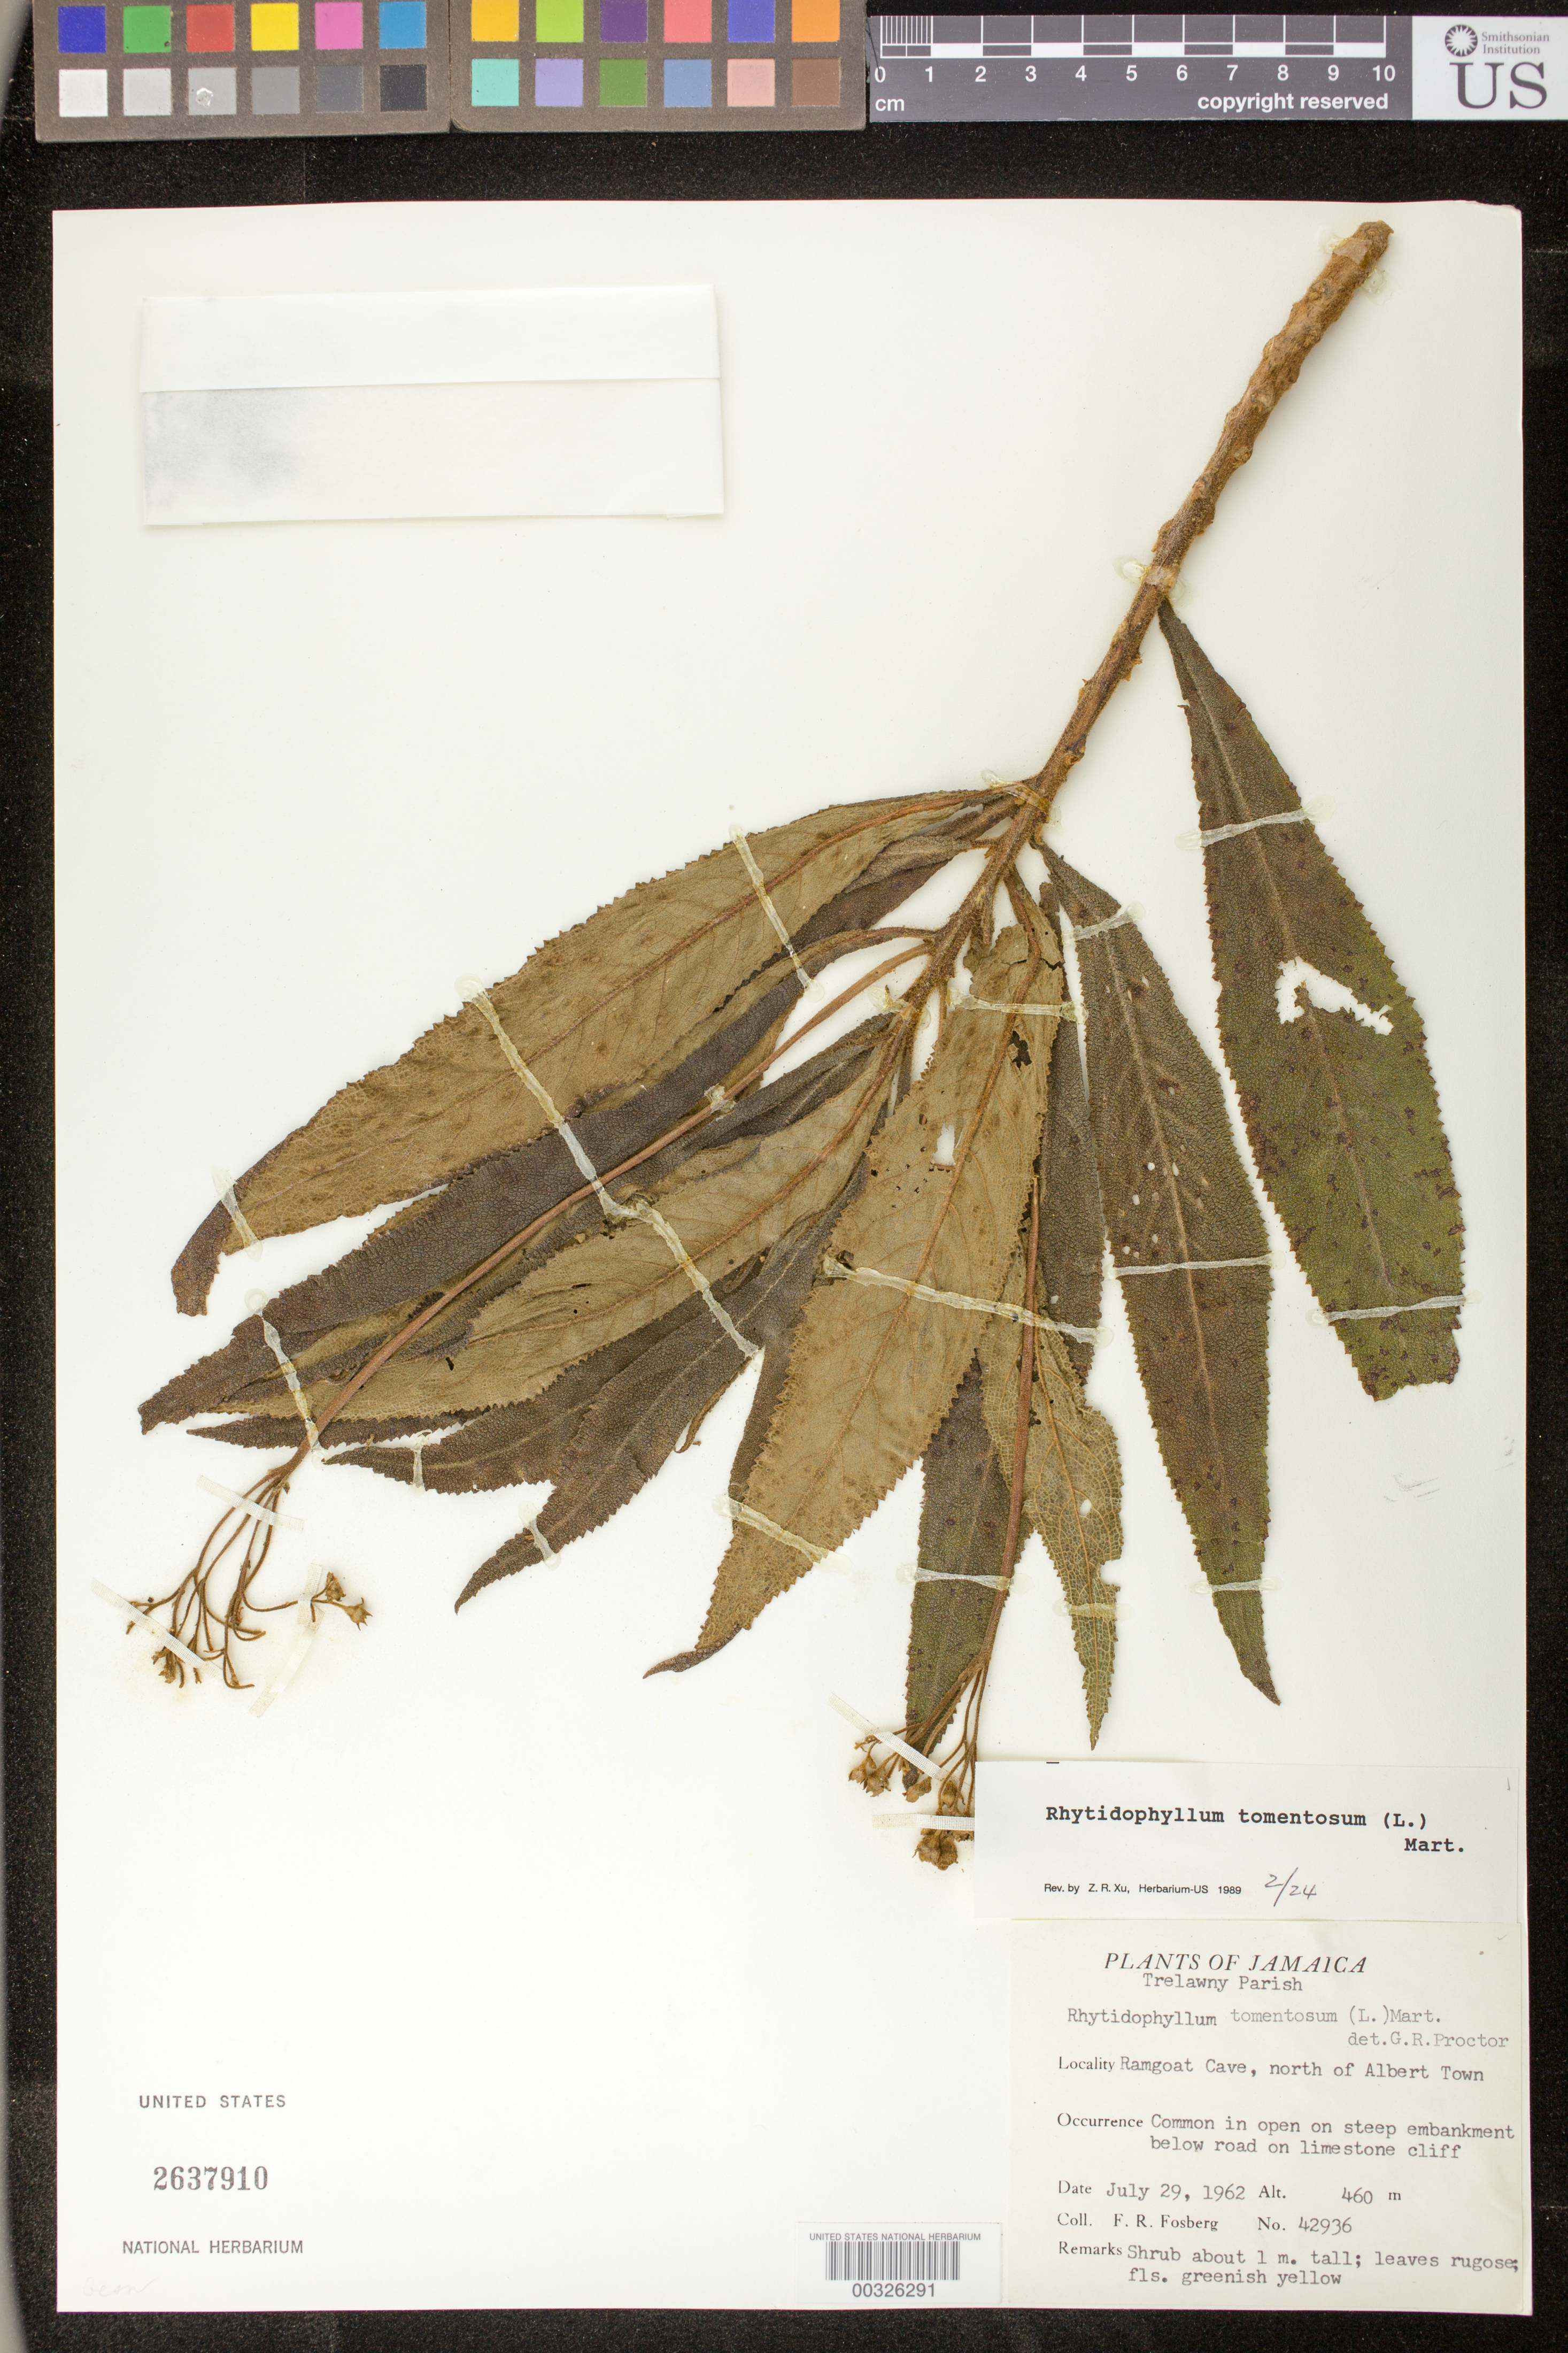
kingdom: Plantae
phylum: Tracheophyta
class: Magnoliopsida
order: Lamiales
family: Gesneriaceae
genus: Rhytidophyllum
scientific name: Rhytidophyllum tomentosum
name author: (L.) Mart.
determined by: Skog, Laurence E.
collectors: F. R. Fosberg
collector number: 42936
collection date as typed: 29 Jul 1962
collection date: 1962-07-29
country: Jamaica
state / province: Trelawny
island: Jamaica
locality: Ramgoat Cave, N of Albert Town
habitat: Common in open on steep embankment below road on limestone cliff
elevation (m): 460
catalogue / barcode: US 2637910